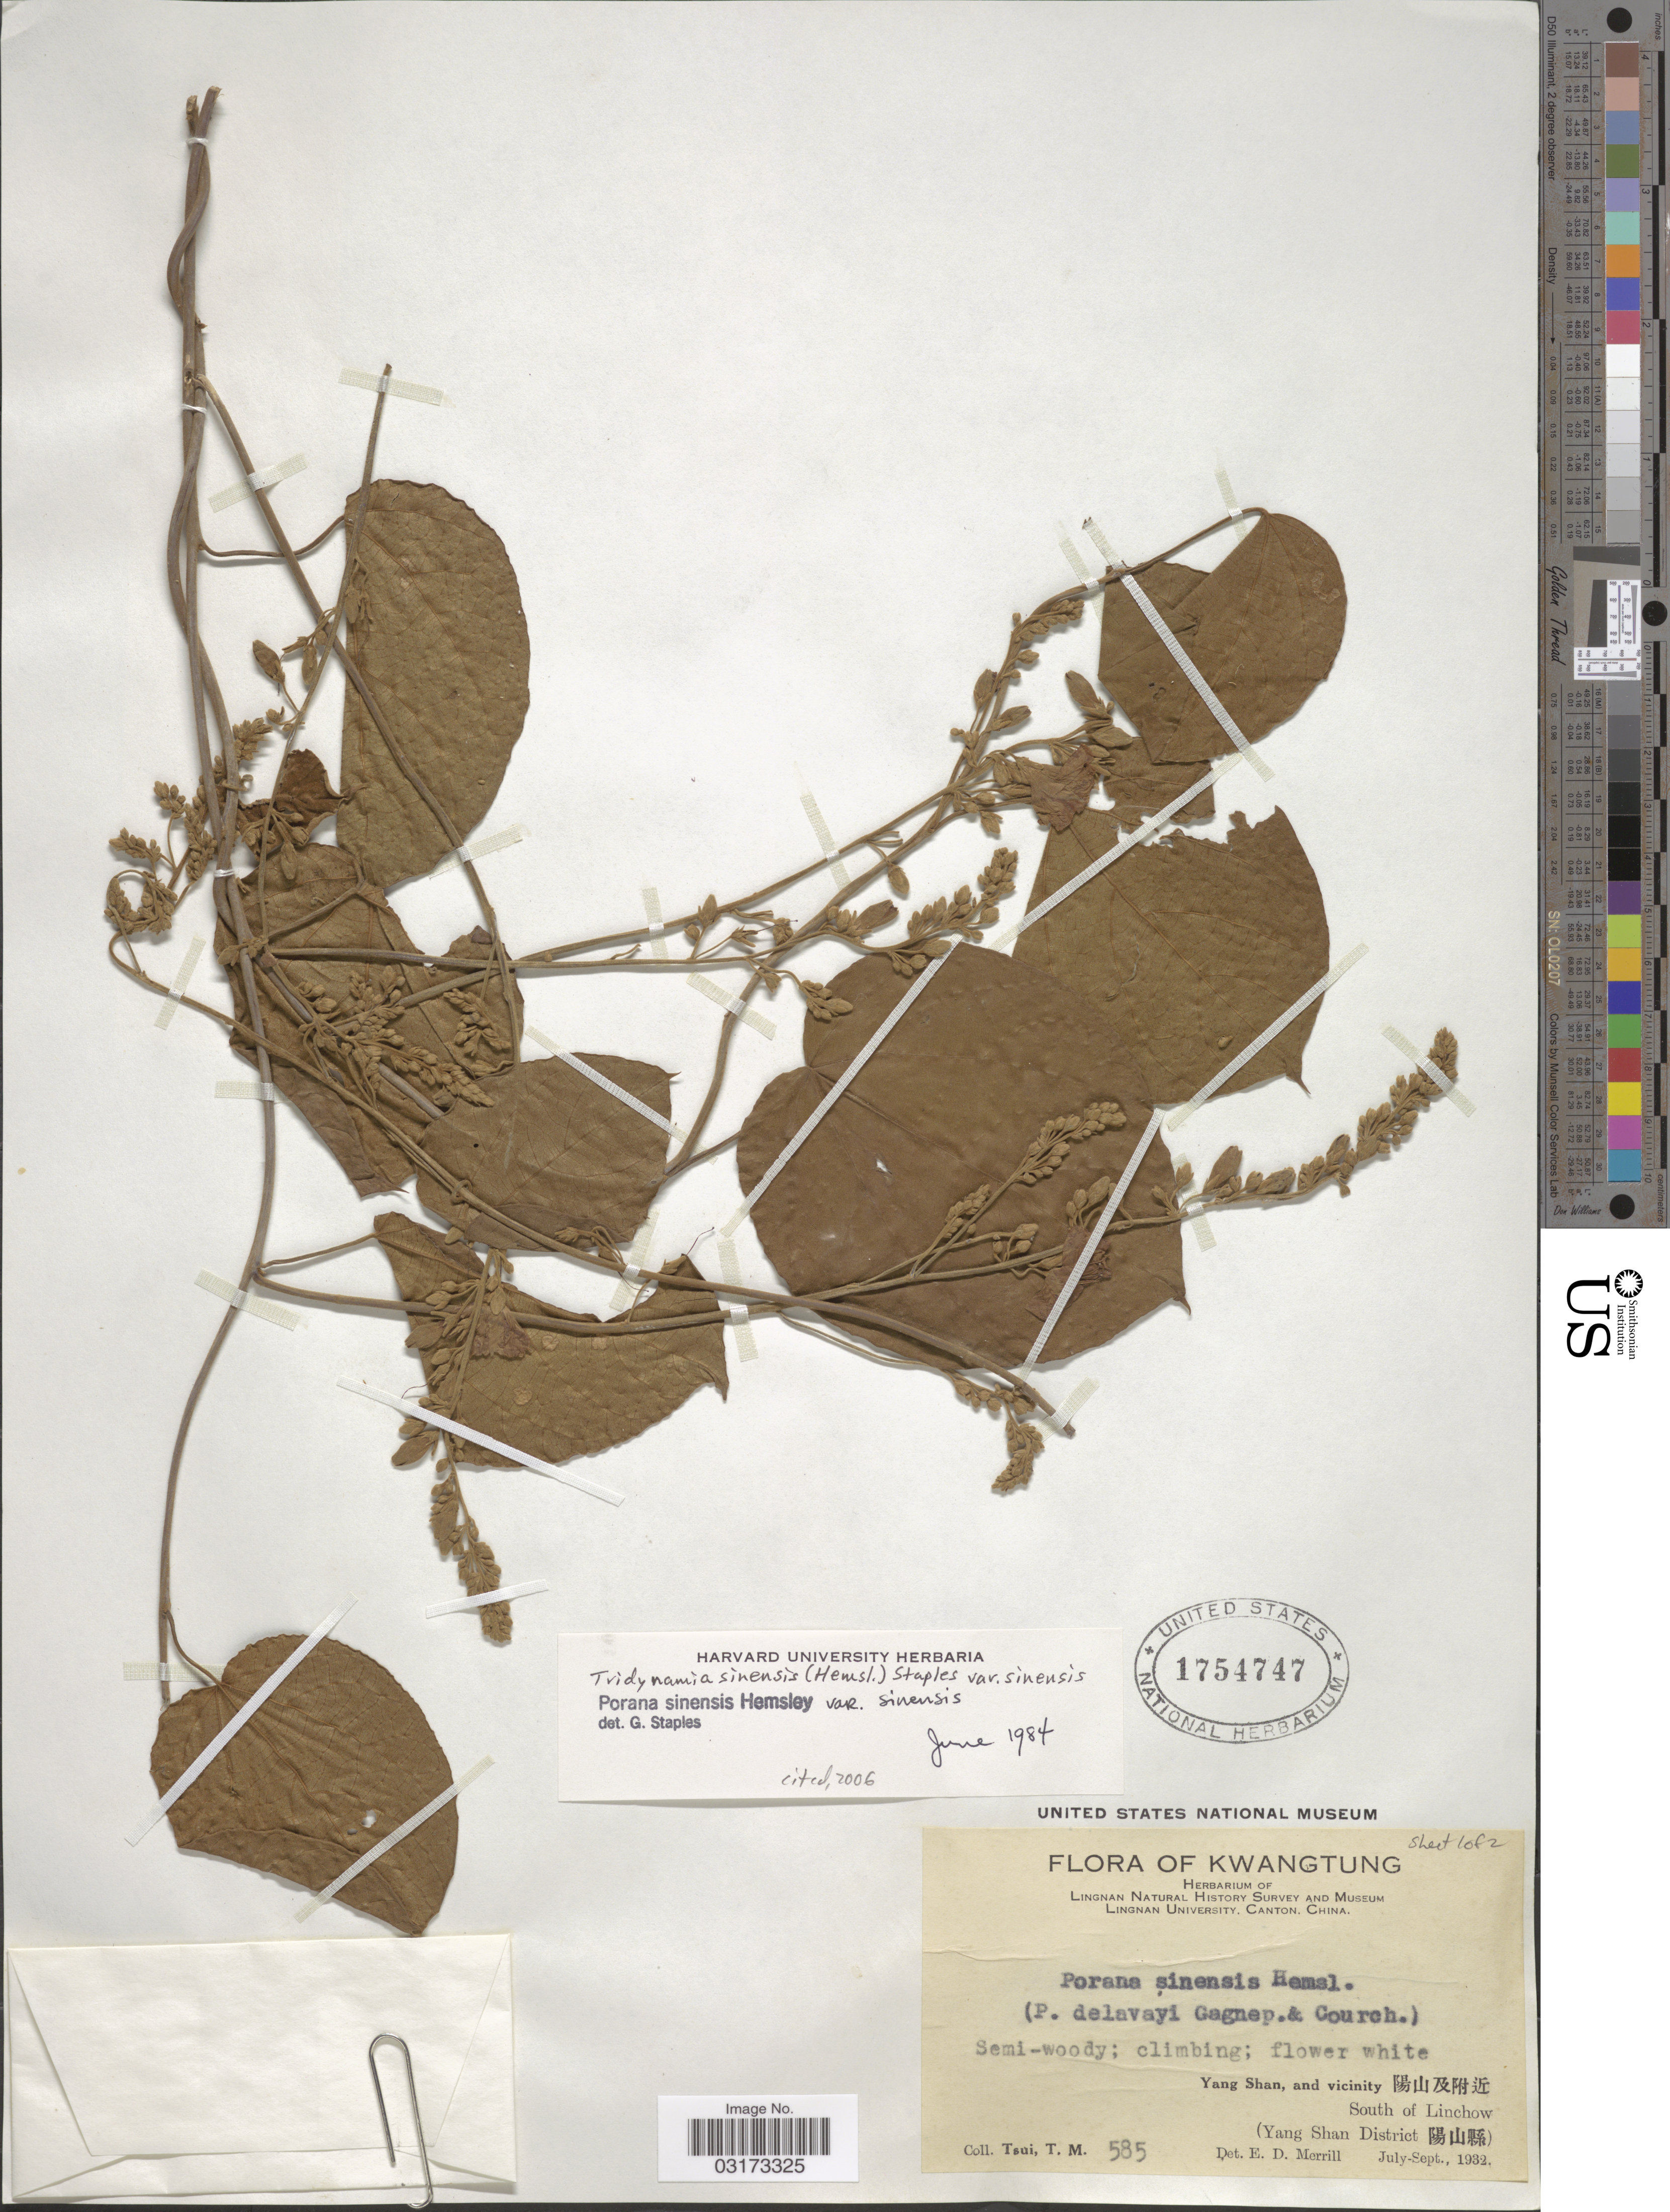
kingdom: Plantae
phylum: Tracheophyta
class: Magnoliopsida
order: Solanales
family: Convolvulaceae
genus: Tridynamia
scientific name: Tridynamia sinensis var. sinensis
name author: (Hemsl.) Staples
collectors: T. Tsui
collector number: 585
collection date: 1932-07/1932-09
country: China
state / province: Guangdong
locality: Kwatung.Yang Shan, and vicinity South of Linchow (Yang Shan District).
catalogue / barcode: US 1754747